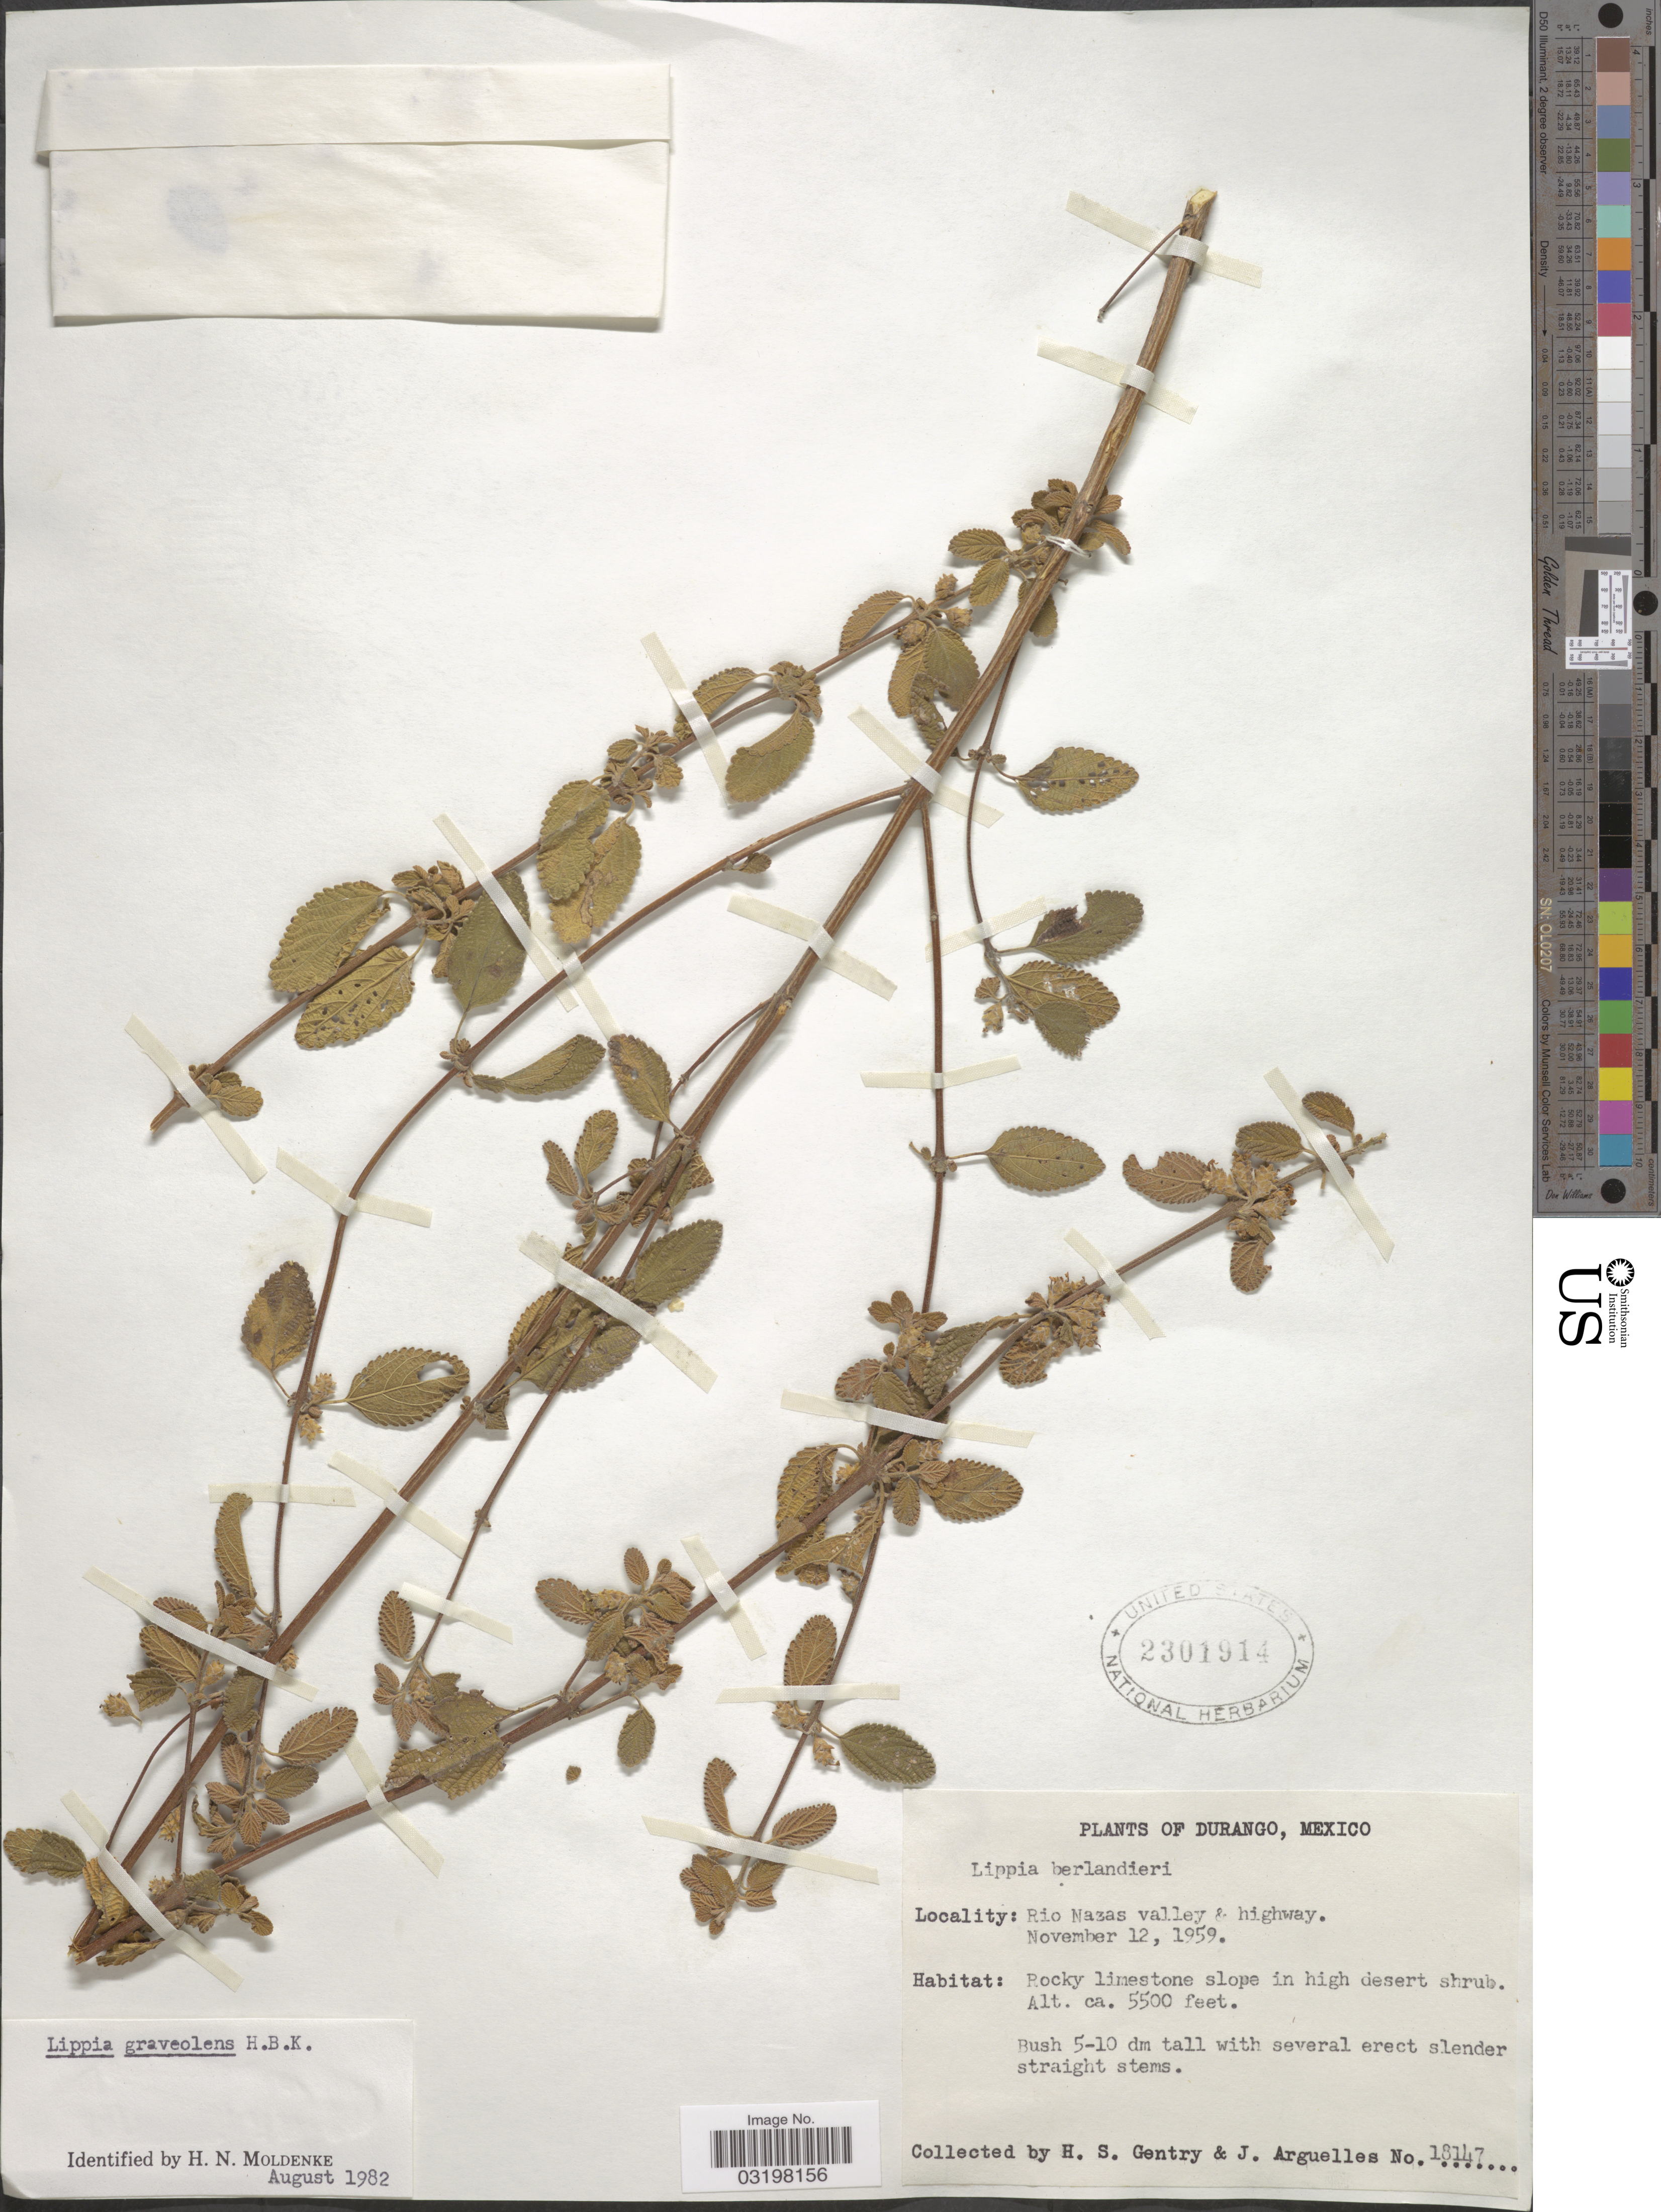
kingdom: Plantae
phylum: Tracheophyta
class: Magnoliopsida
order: Lamiales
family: Verbenaceae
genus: Lippia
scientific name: Lippia graveolens f. graveolens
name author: Kunth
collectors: H. S. Gentry & J. Arguelles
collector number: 18147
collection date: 1959-11-12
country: Mexico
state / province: Durango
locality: Rio Nazas valley & highway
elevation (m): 1676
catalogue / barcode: US 2301914